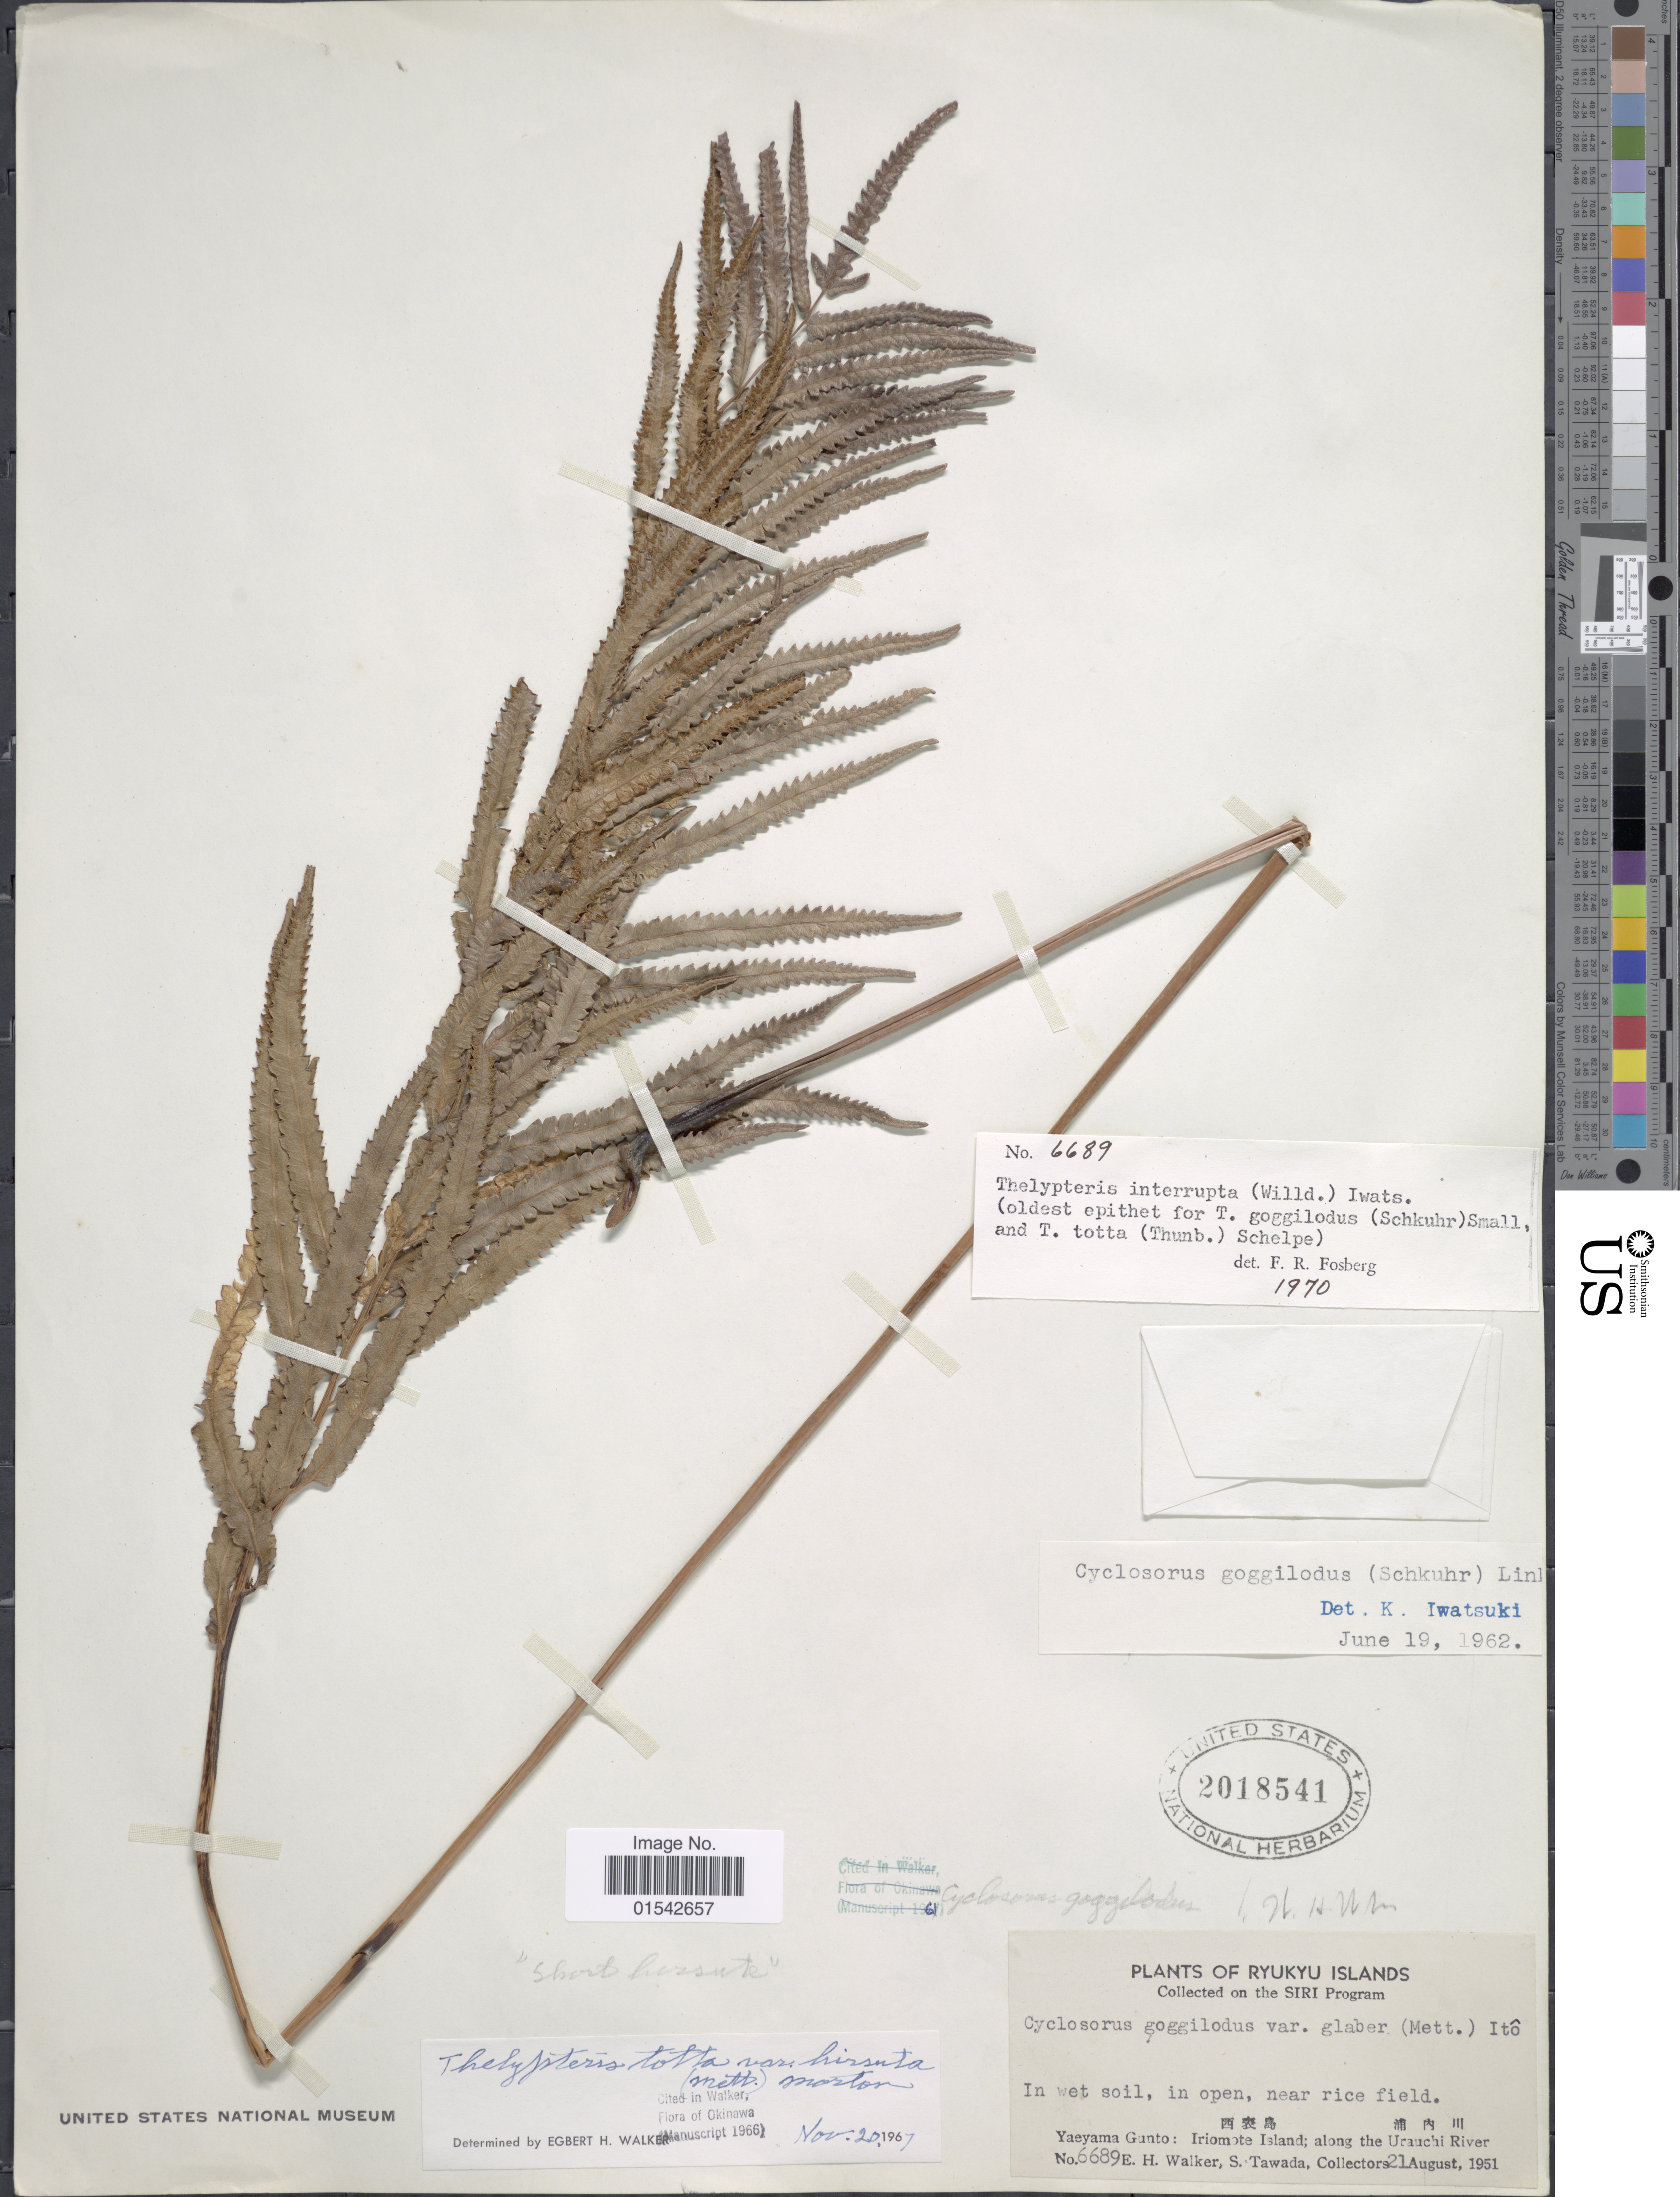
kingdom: Plantae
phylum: Tracheophyta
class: Polypodiopsida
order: Polypodiales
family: Thelypteridaceae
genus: Cyclosorus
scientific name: Cyclosorus interruptus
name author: (Willd.) H. Itô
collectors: E. H. Walker & S. Tawada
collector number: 6689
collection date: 1951-08-21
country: Japan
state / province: Okinawa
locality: Ryukyu Islands, Yaeyama Gunto: Iriomote Island; along the Urauchi River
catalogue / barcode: US 2018541